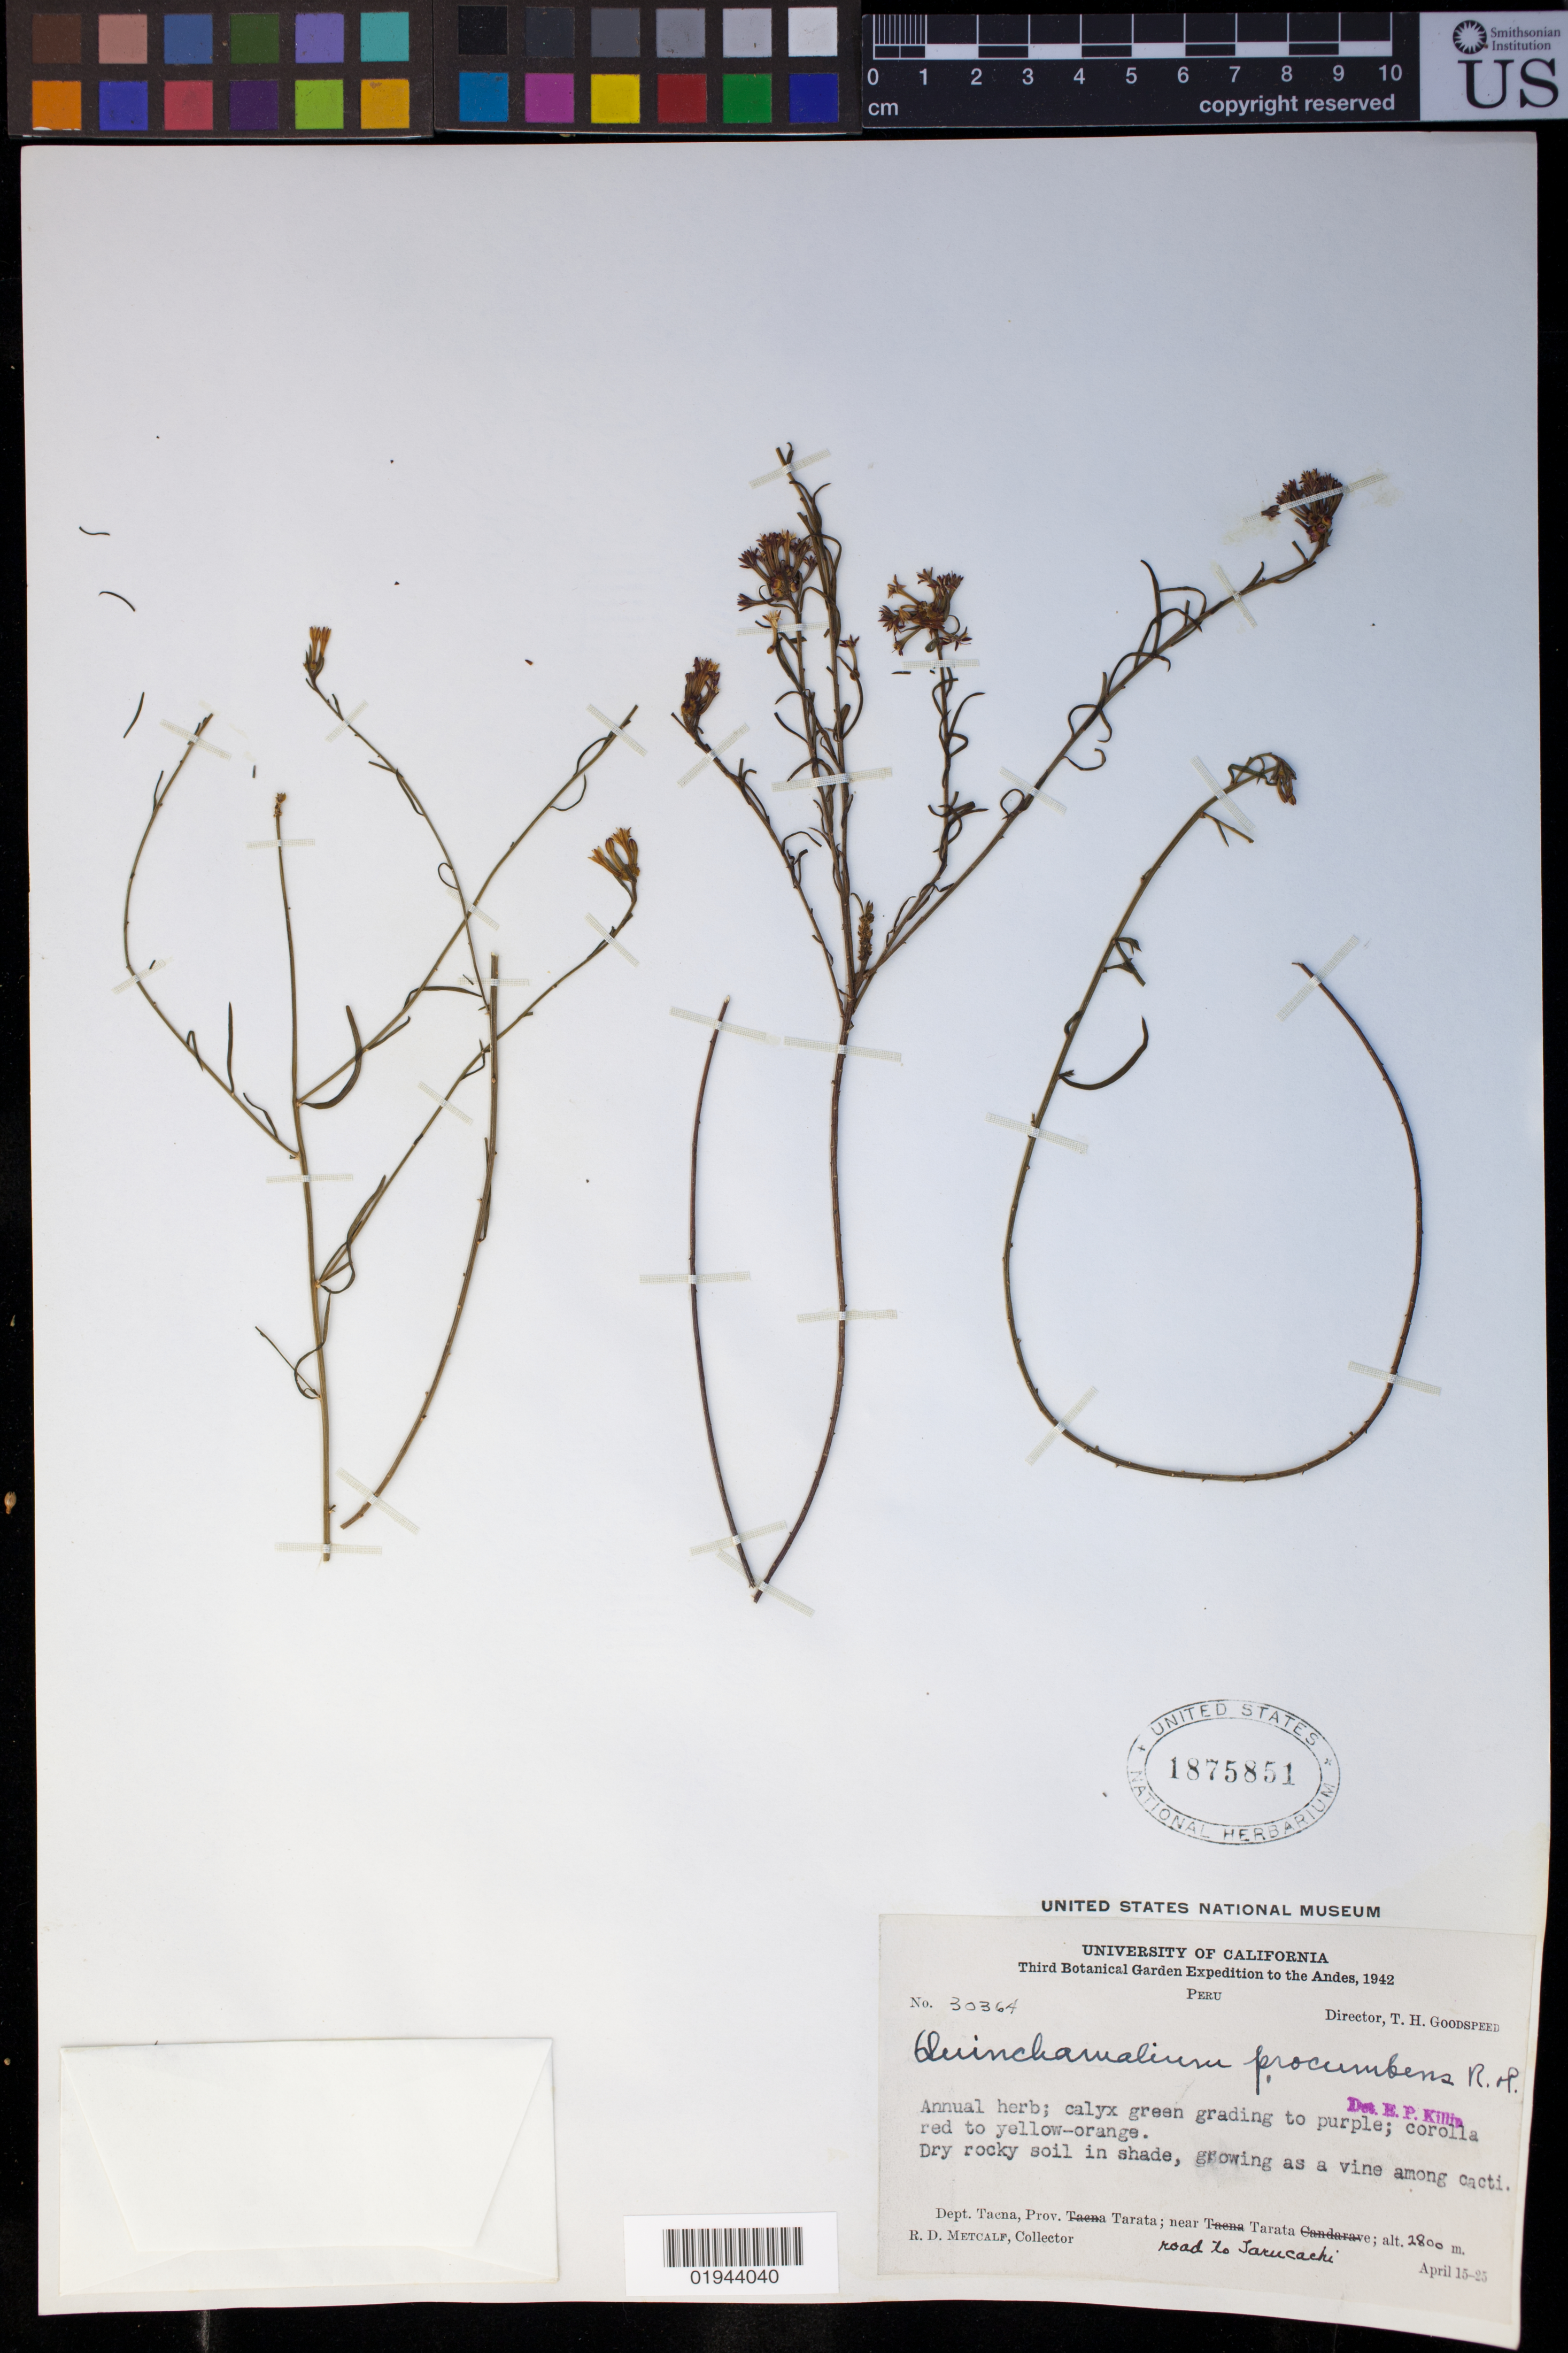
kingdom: Plantae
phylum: Tracheophyta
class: Magnoliopsida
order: Santalales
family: Schoepfiaceae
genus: Quinchamalium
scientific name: Quinchamalium procumbens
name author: Ruiz & Pav.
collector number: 30364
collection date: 1942-04-15/1942-04-25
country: Peru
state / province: Tacna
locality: Prov. Tarata, near Tarata,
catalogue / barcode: US 1875851